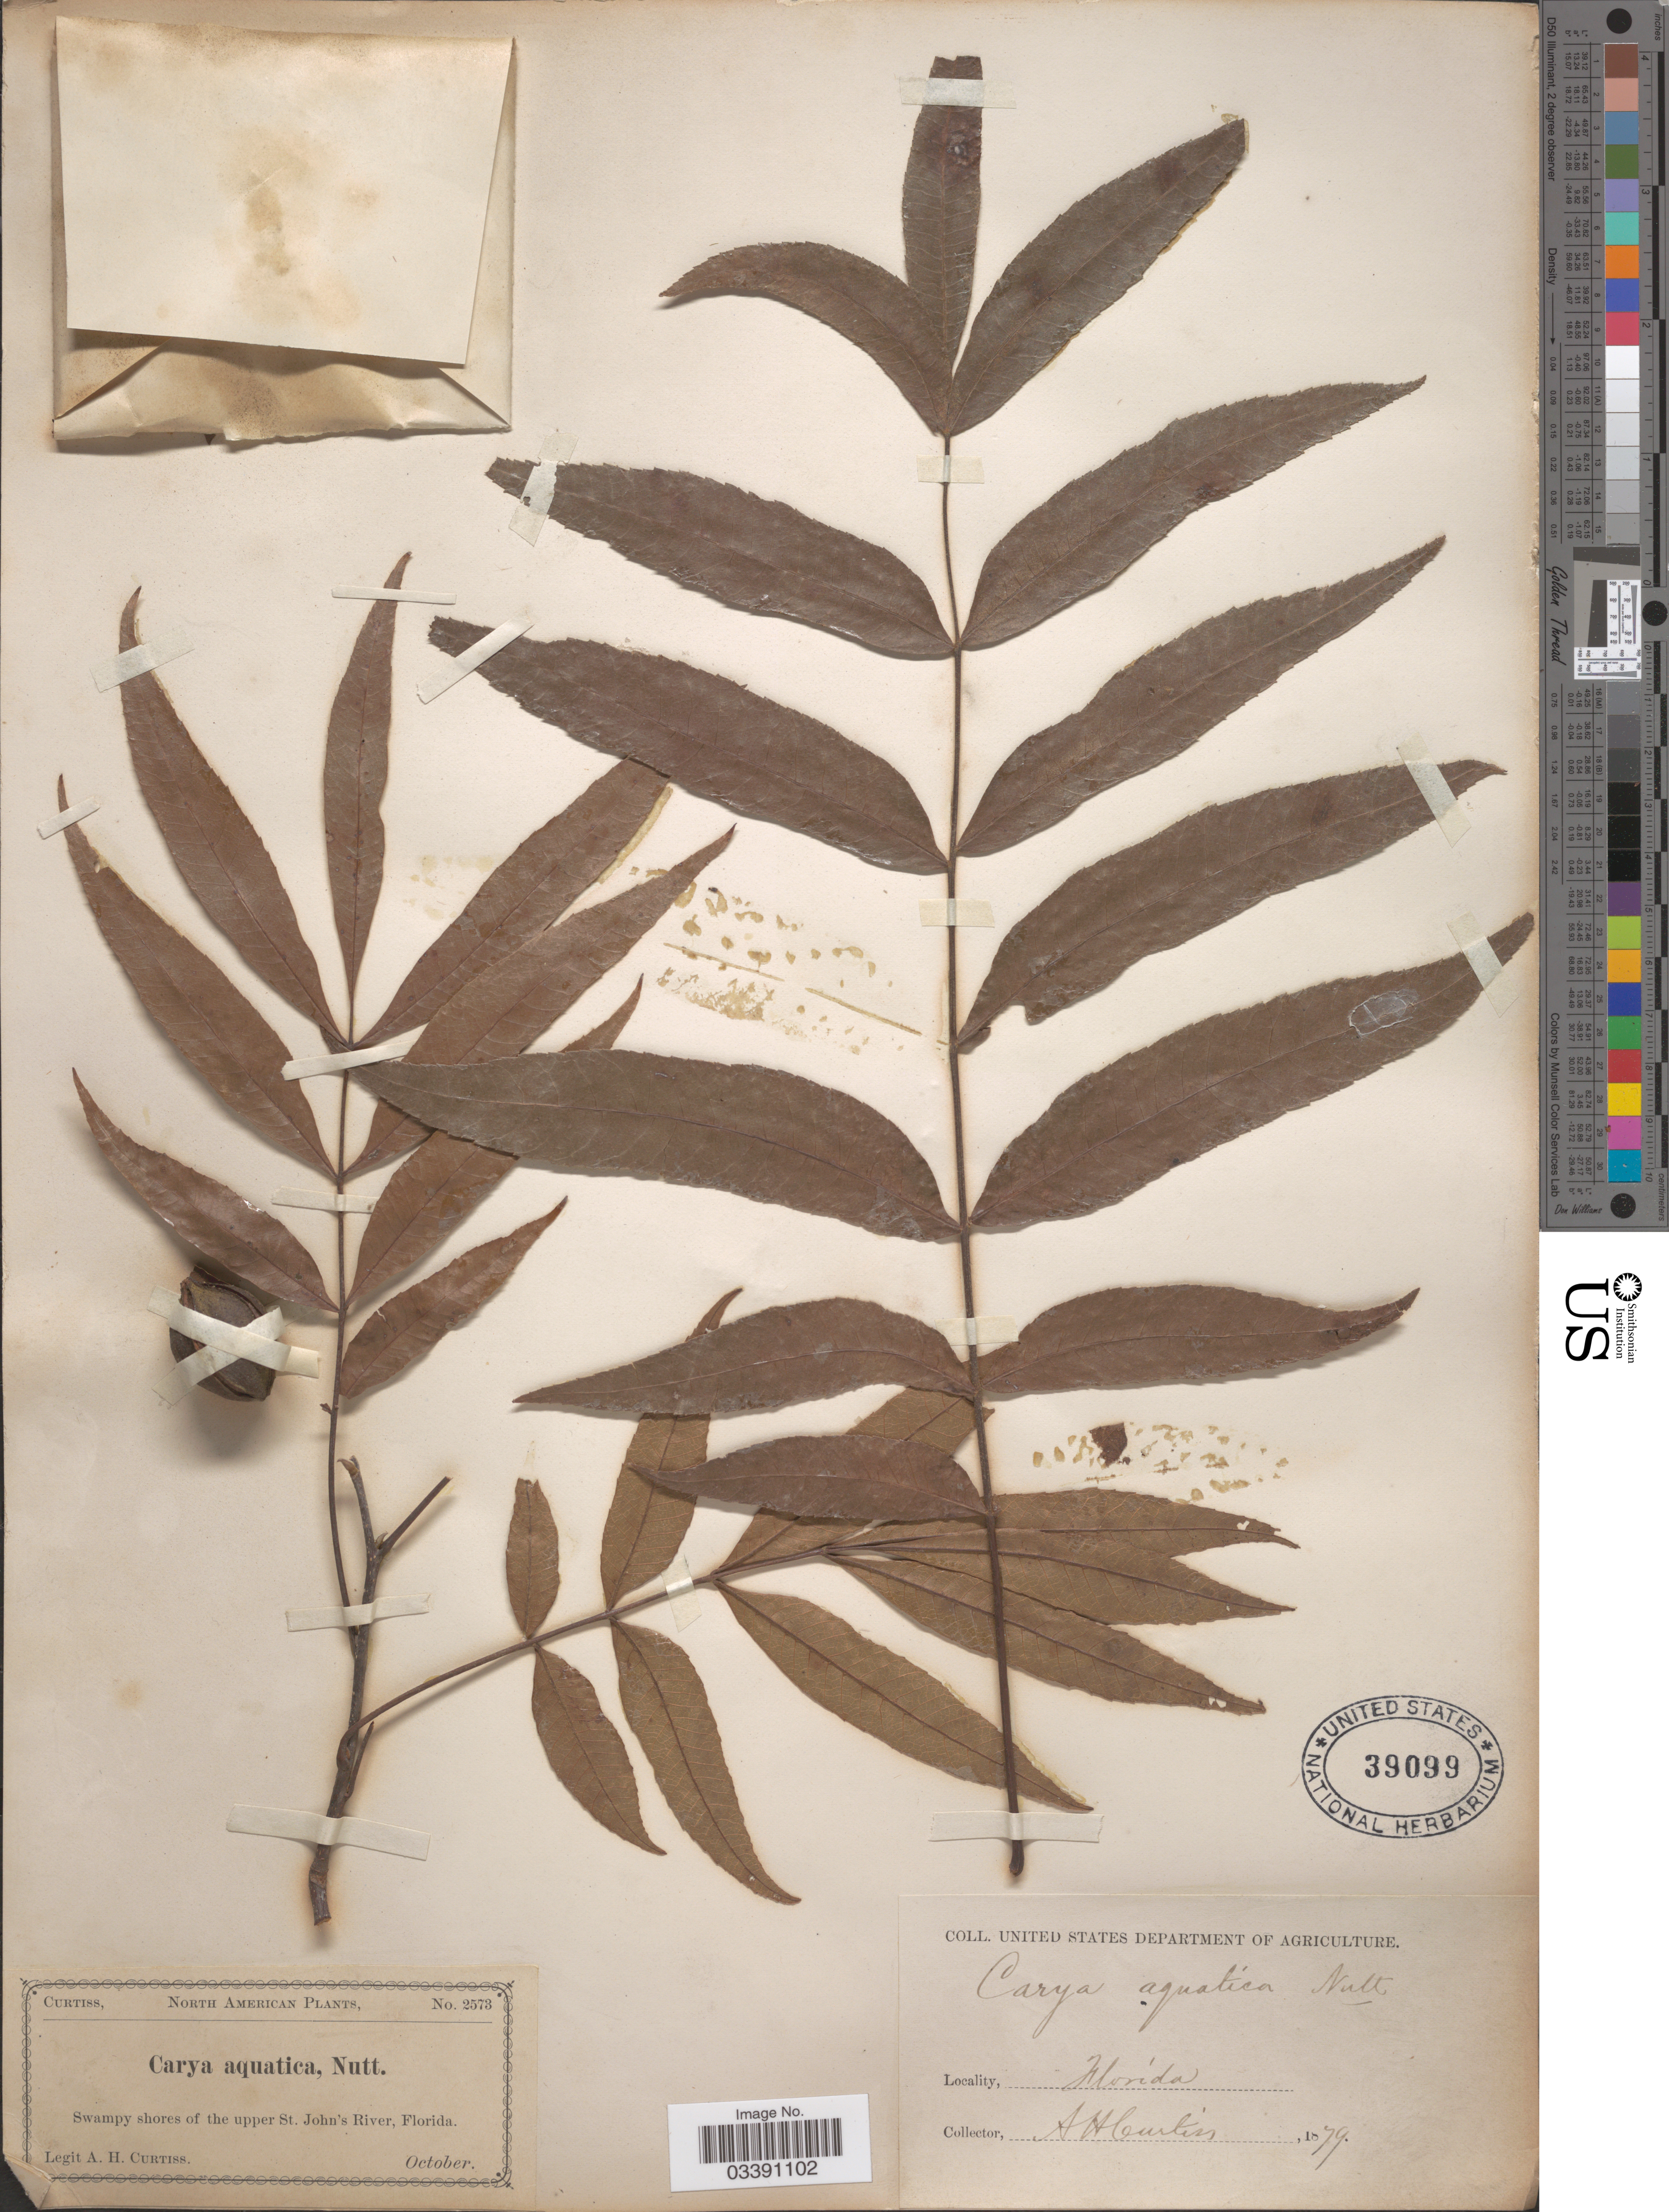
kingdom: Plantae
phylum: Tracheophyta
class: Magnoliopsida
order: Fagales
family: Juglandaceae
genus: Carya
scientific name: Carya aquatica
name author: (F. Michx.) Nutt.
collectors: A. H. Curtiss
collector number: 2573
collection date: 1879-10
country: United States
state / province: Florida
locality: Swampy shores of the upper St. John's River.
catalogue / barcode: US 39099